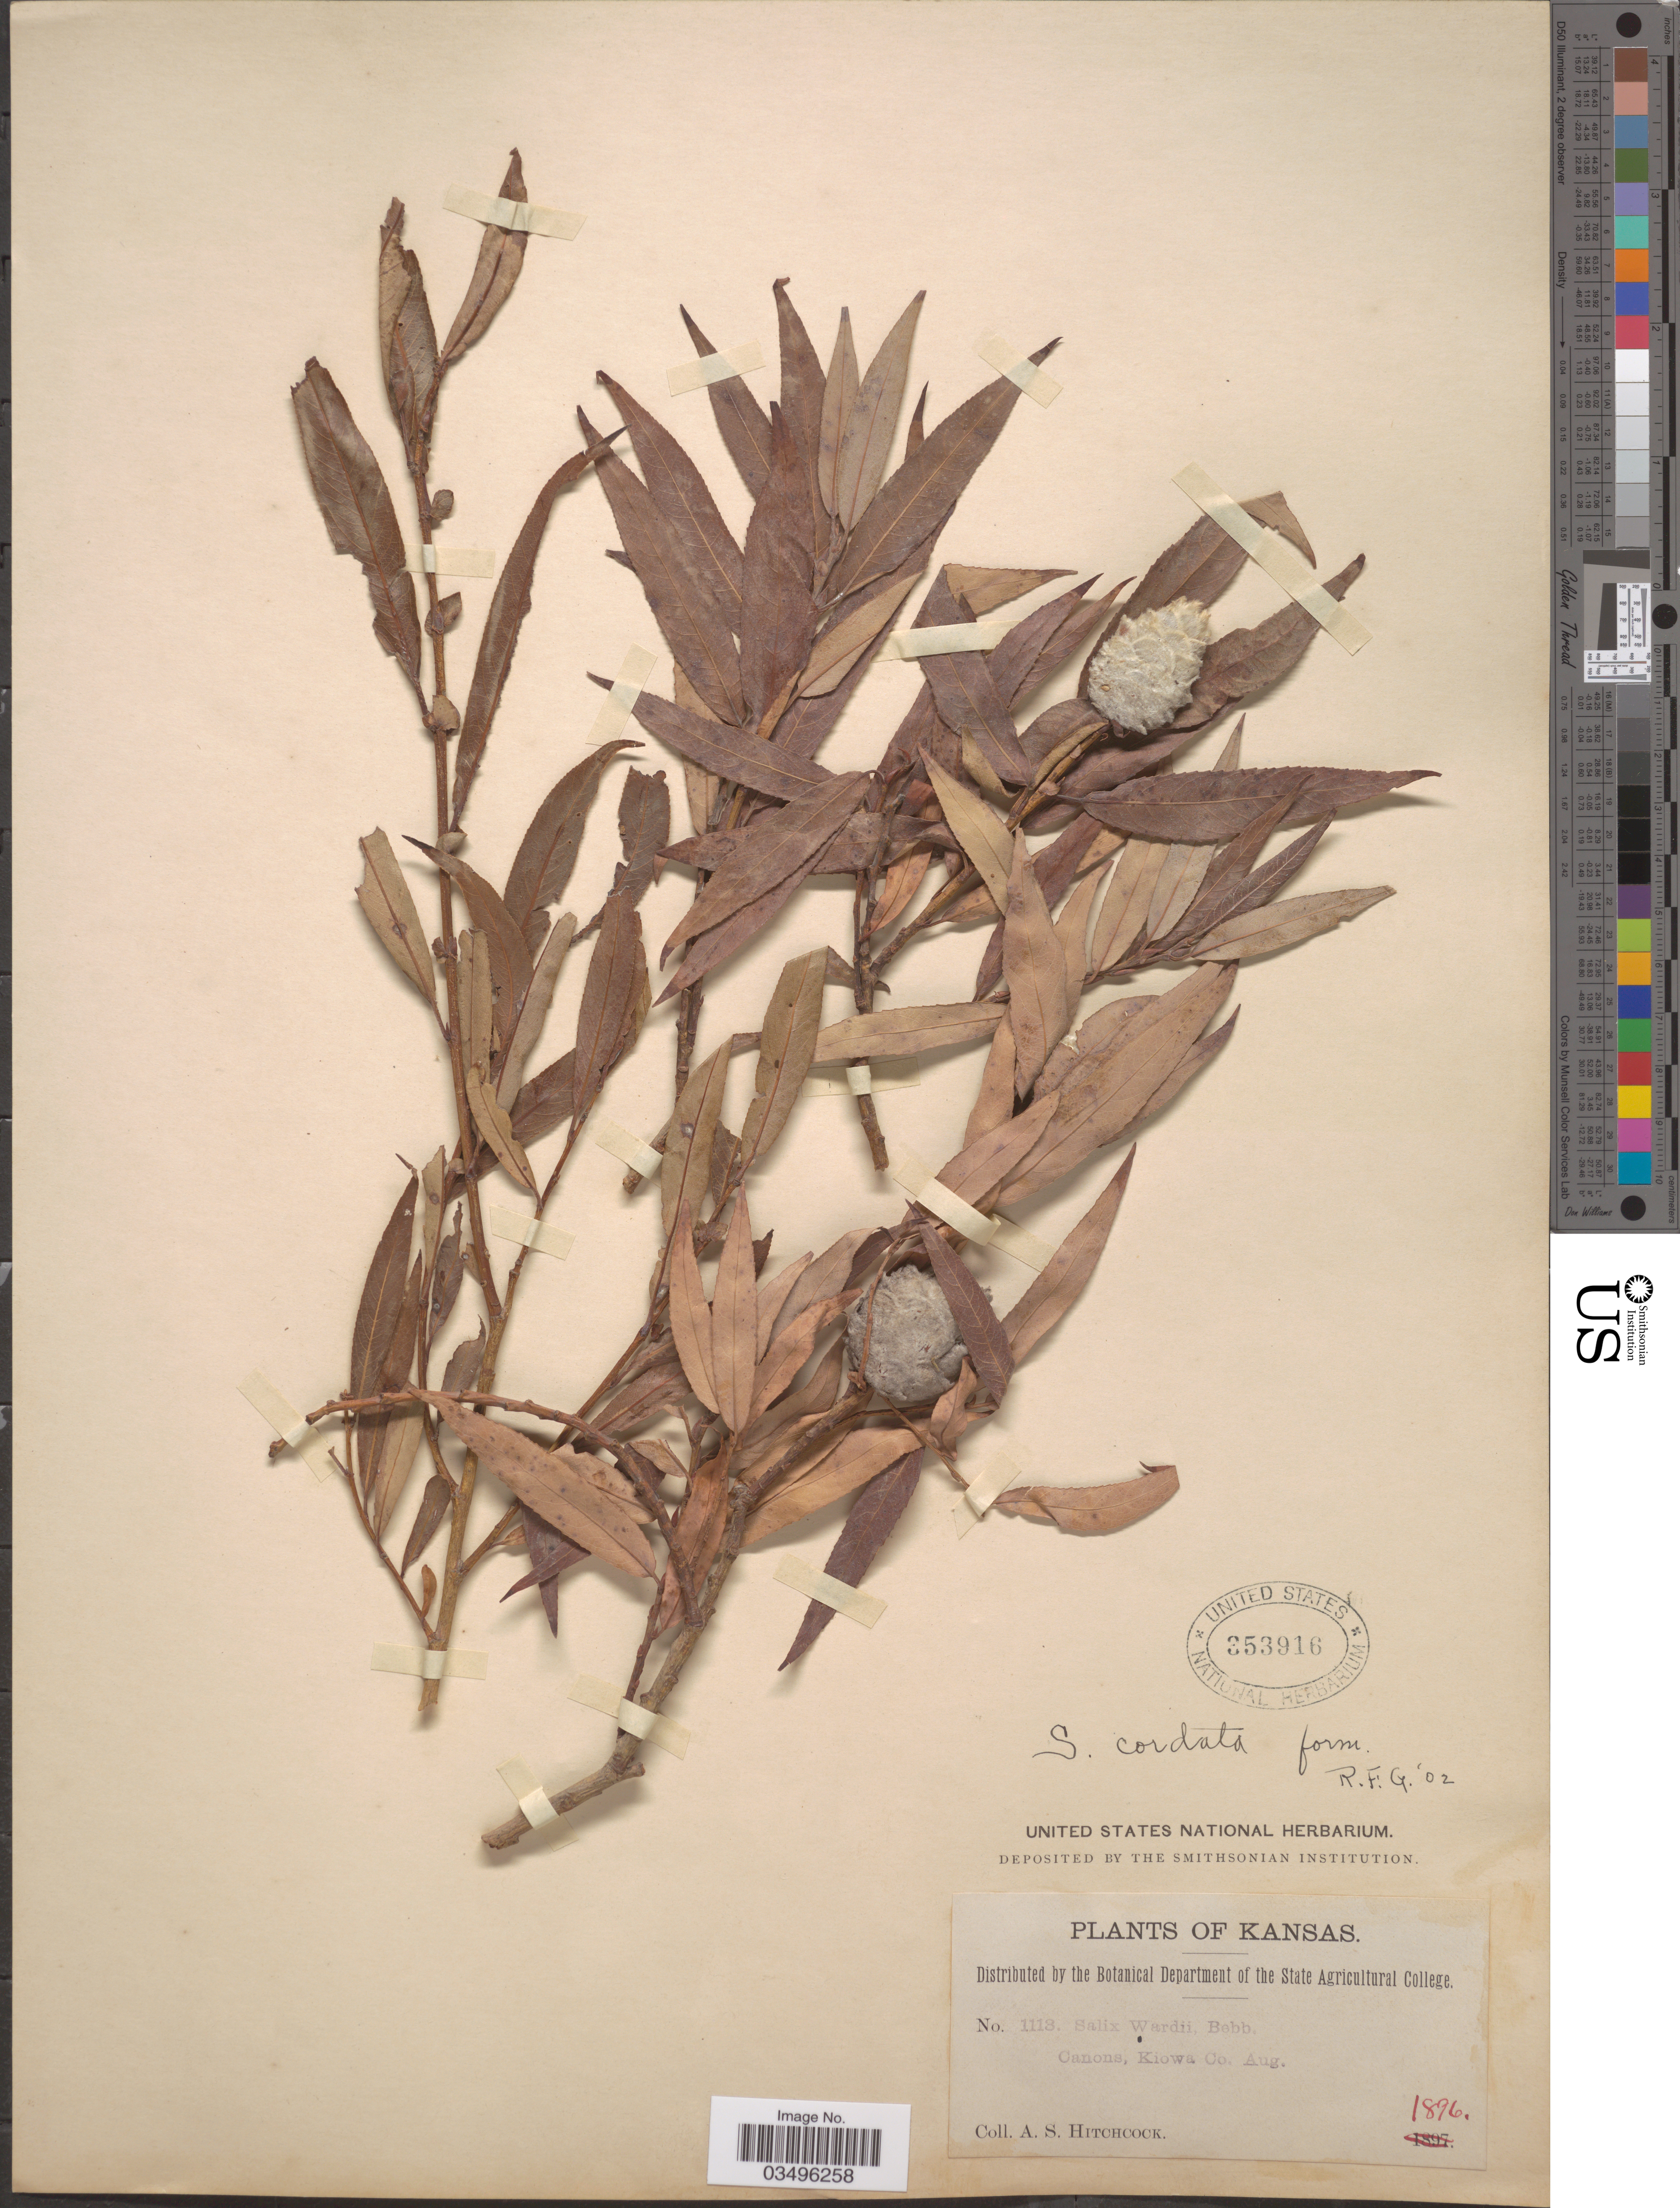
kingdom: Plantae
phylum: Tracheophyta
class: Magnoliopsida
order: Malpighiales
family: Salicaceae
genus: Salix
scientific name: Salix cordata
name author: Michx.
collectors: A. S. Hitchcock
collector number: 1113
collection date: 1896-08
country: United States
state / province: Kansas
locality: Canons, Kiowa Co.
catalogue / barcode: US 353916